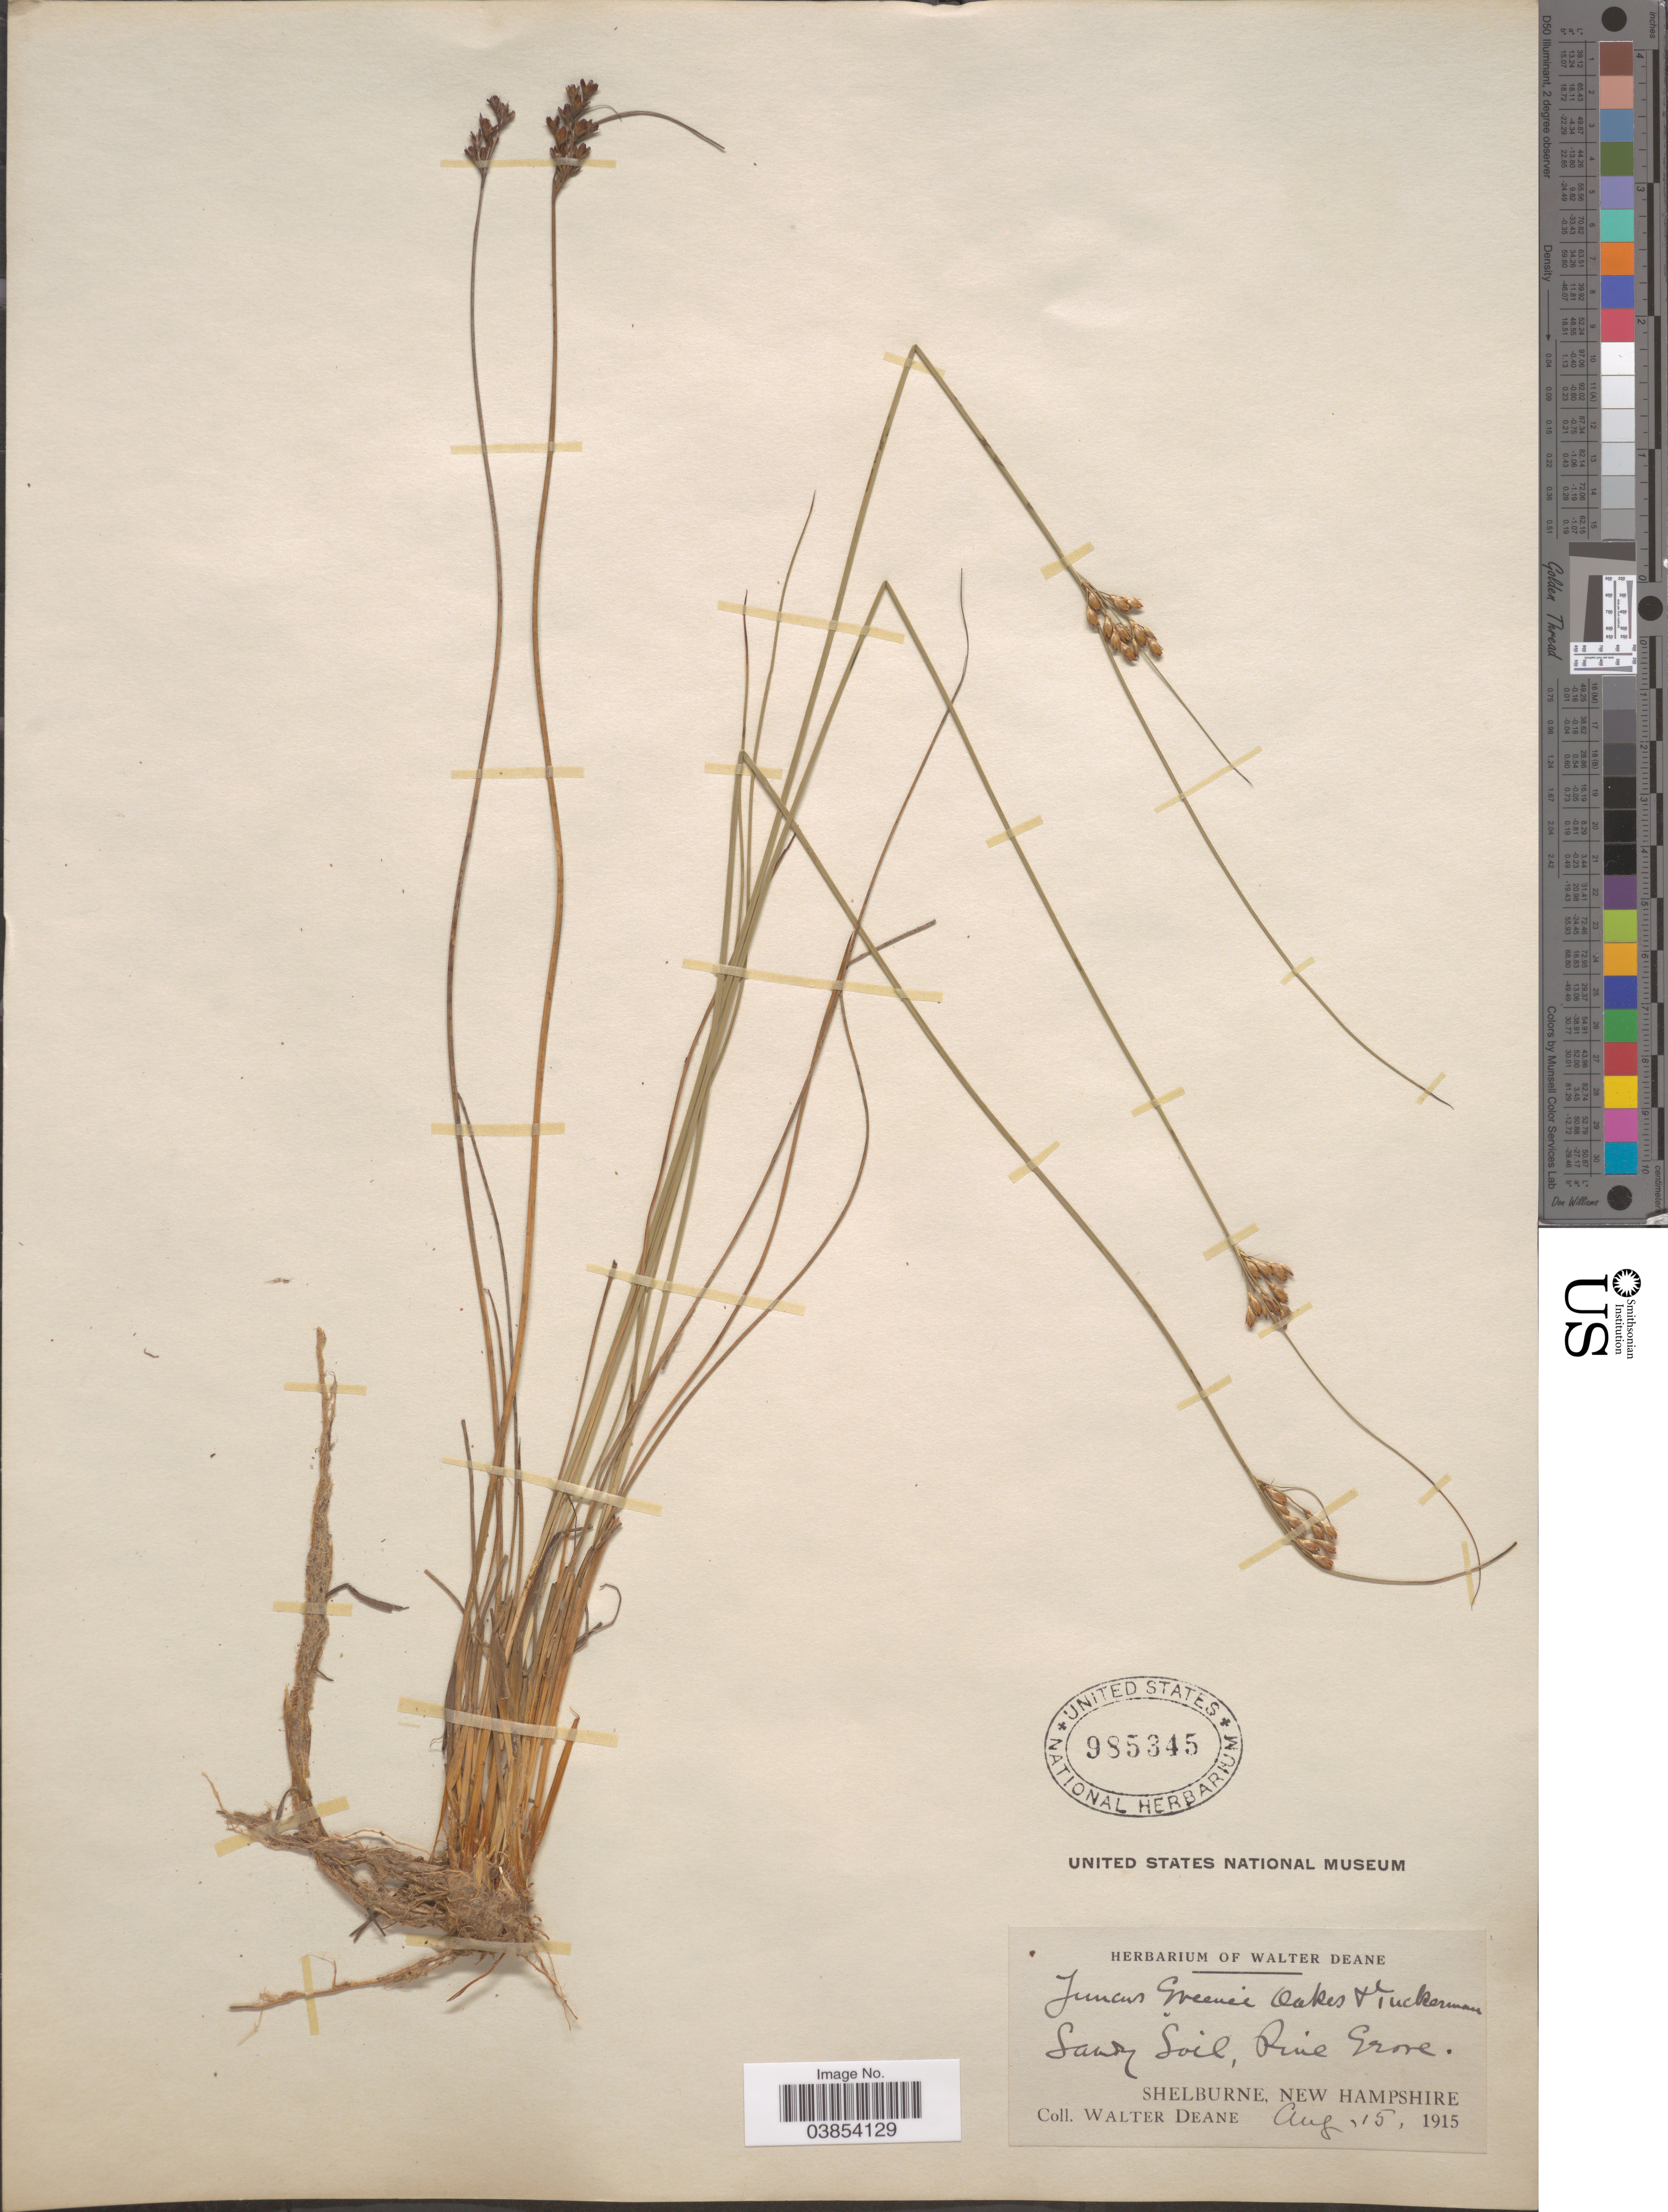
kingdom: Plantae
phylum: Tracheophyta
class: Liliopsida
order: Poales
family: Juncaceae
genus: Juncus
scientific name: Juncus greenei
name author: Oakes & Tuck.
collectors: W. Deane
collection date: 1915-08-15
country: United States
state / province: New Hampshire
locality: Pine Grove. Shelbourne.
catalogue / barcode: US 985345